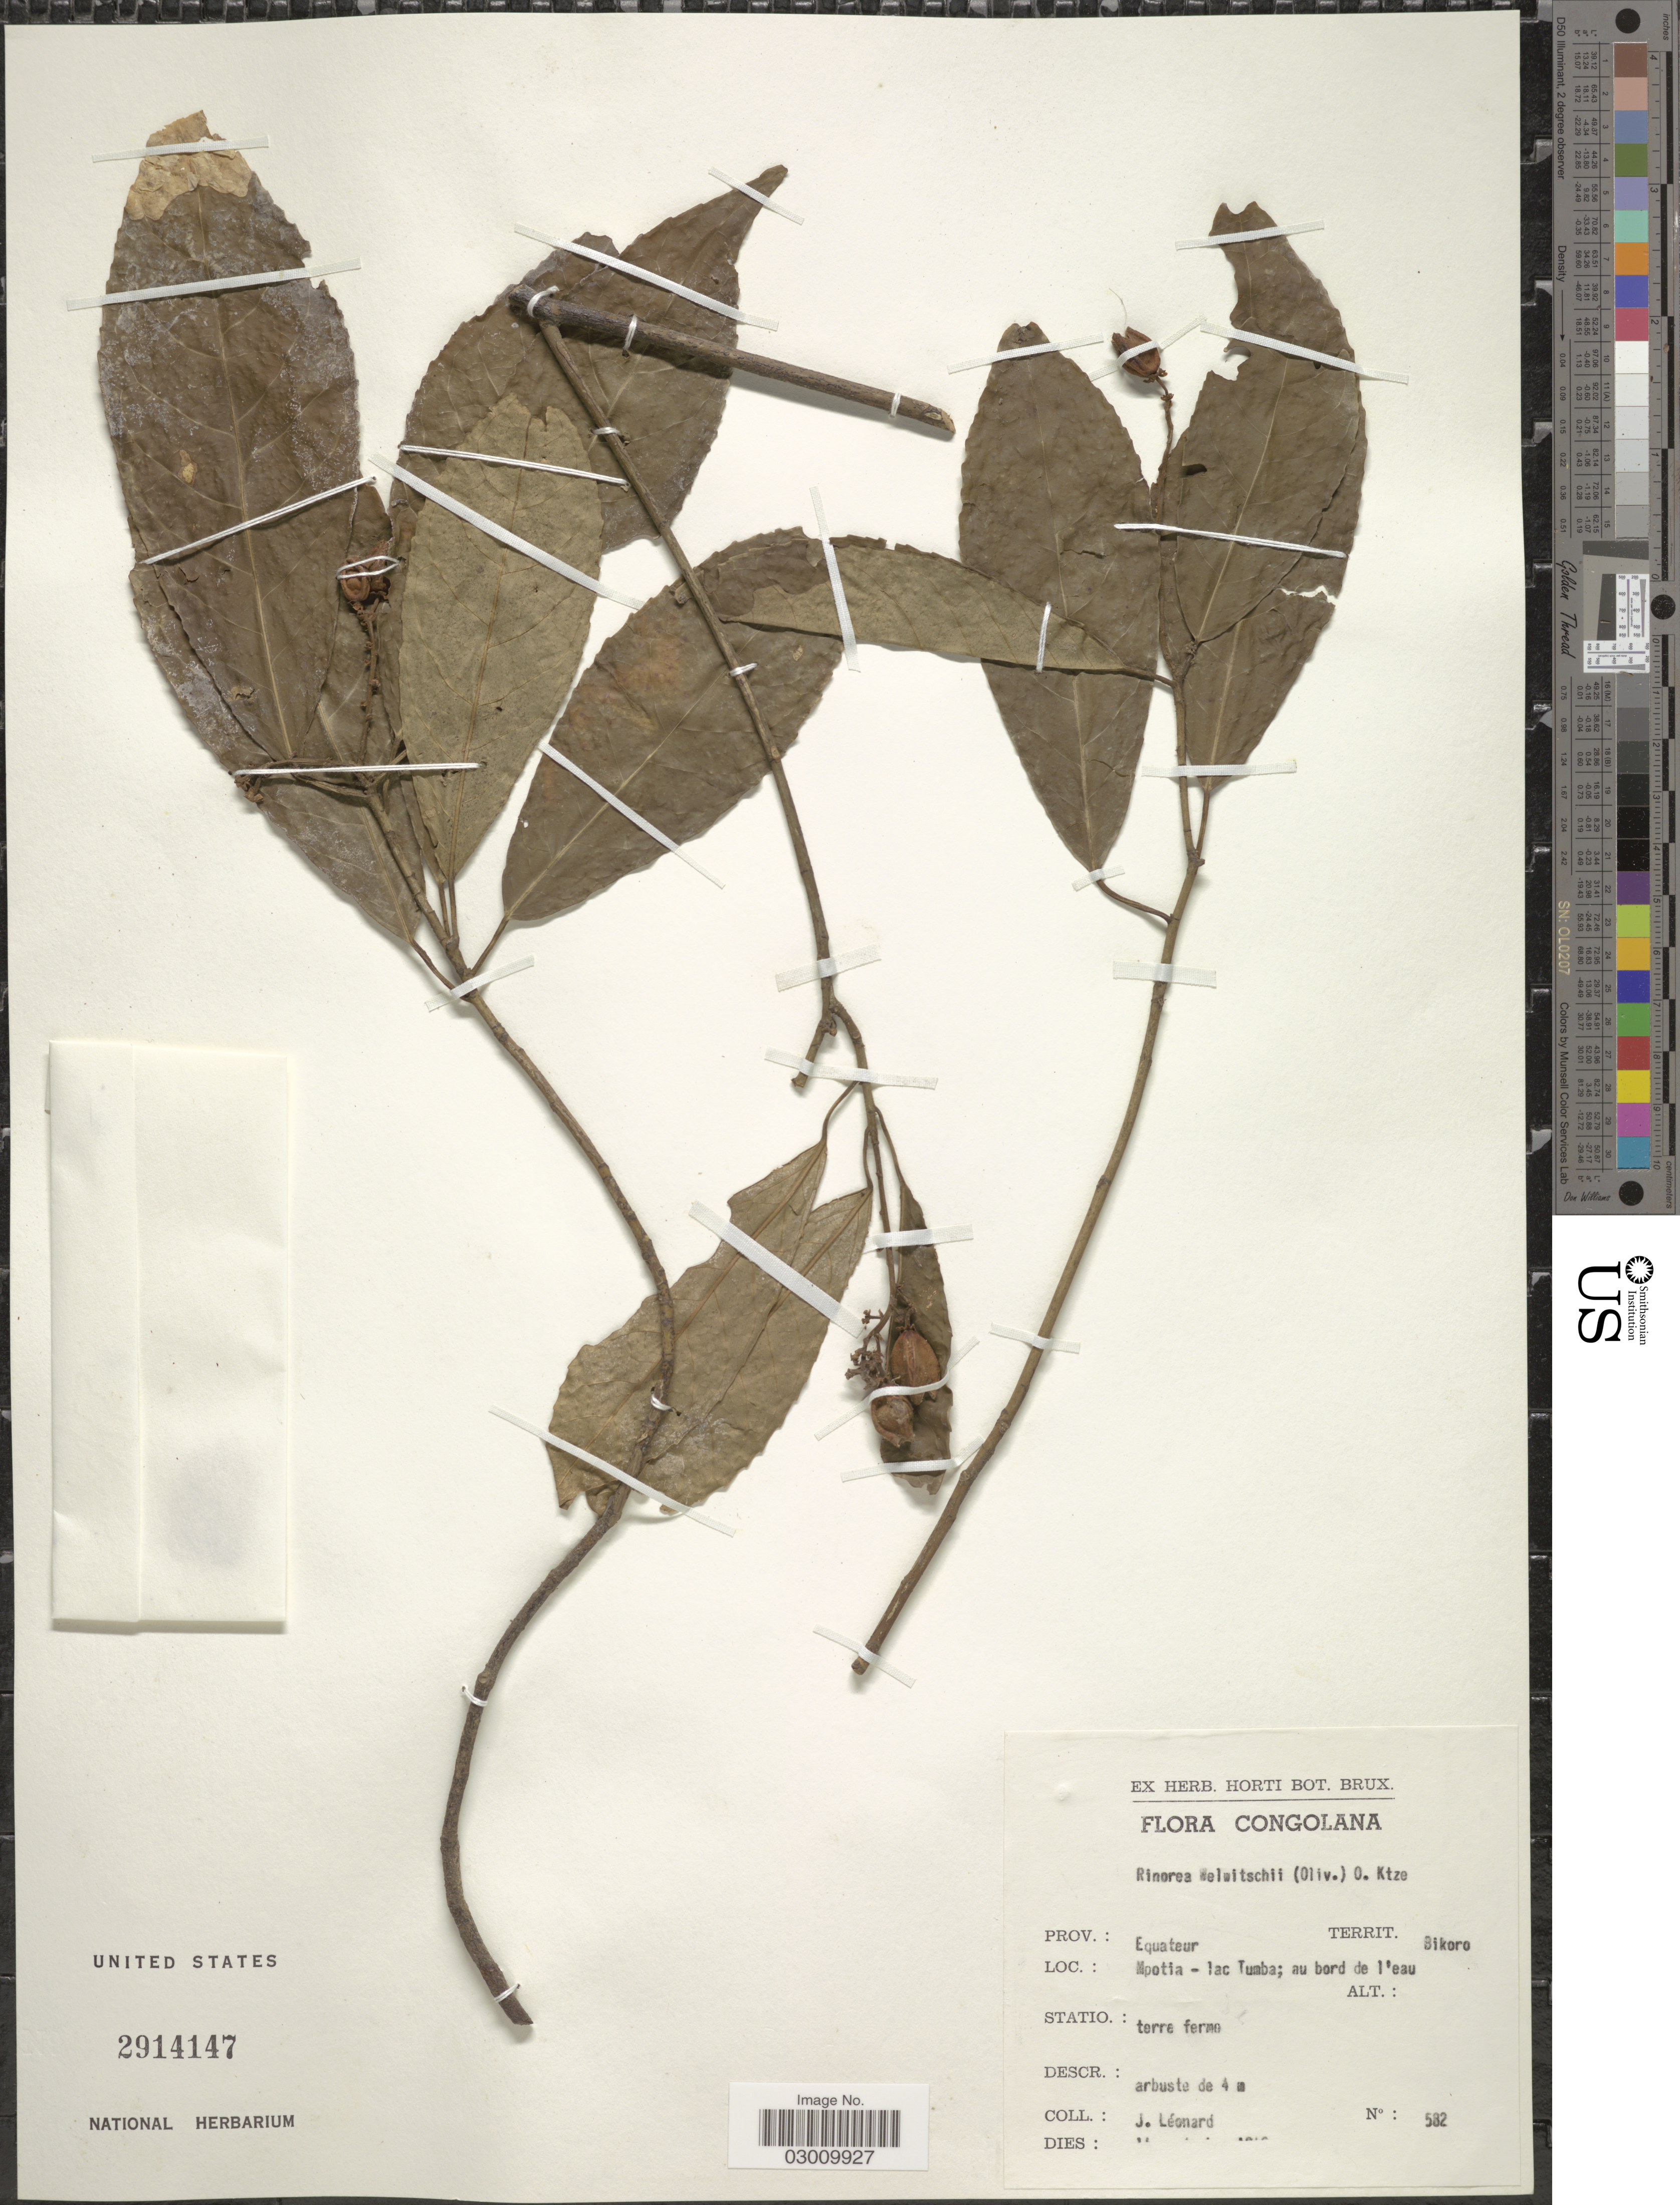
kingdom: Plantae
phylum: Tracheophyta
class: Magnoliopsida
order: Malpighiales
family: Violaceae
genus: Rinorea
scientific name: Rinorea welwitschii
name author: (Oliv.) Kuntze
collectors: J. Leonard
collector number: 582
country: Congo, Democratic Republic of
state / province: Equateur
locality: Congolana. Territ. Bikoro. Mpotia - lac Tumba; au bord de l'eau.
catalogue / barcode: US 2914147